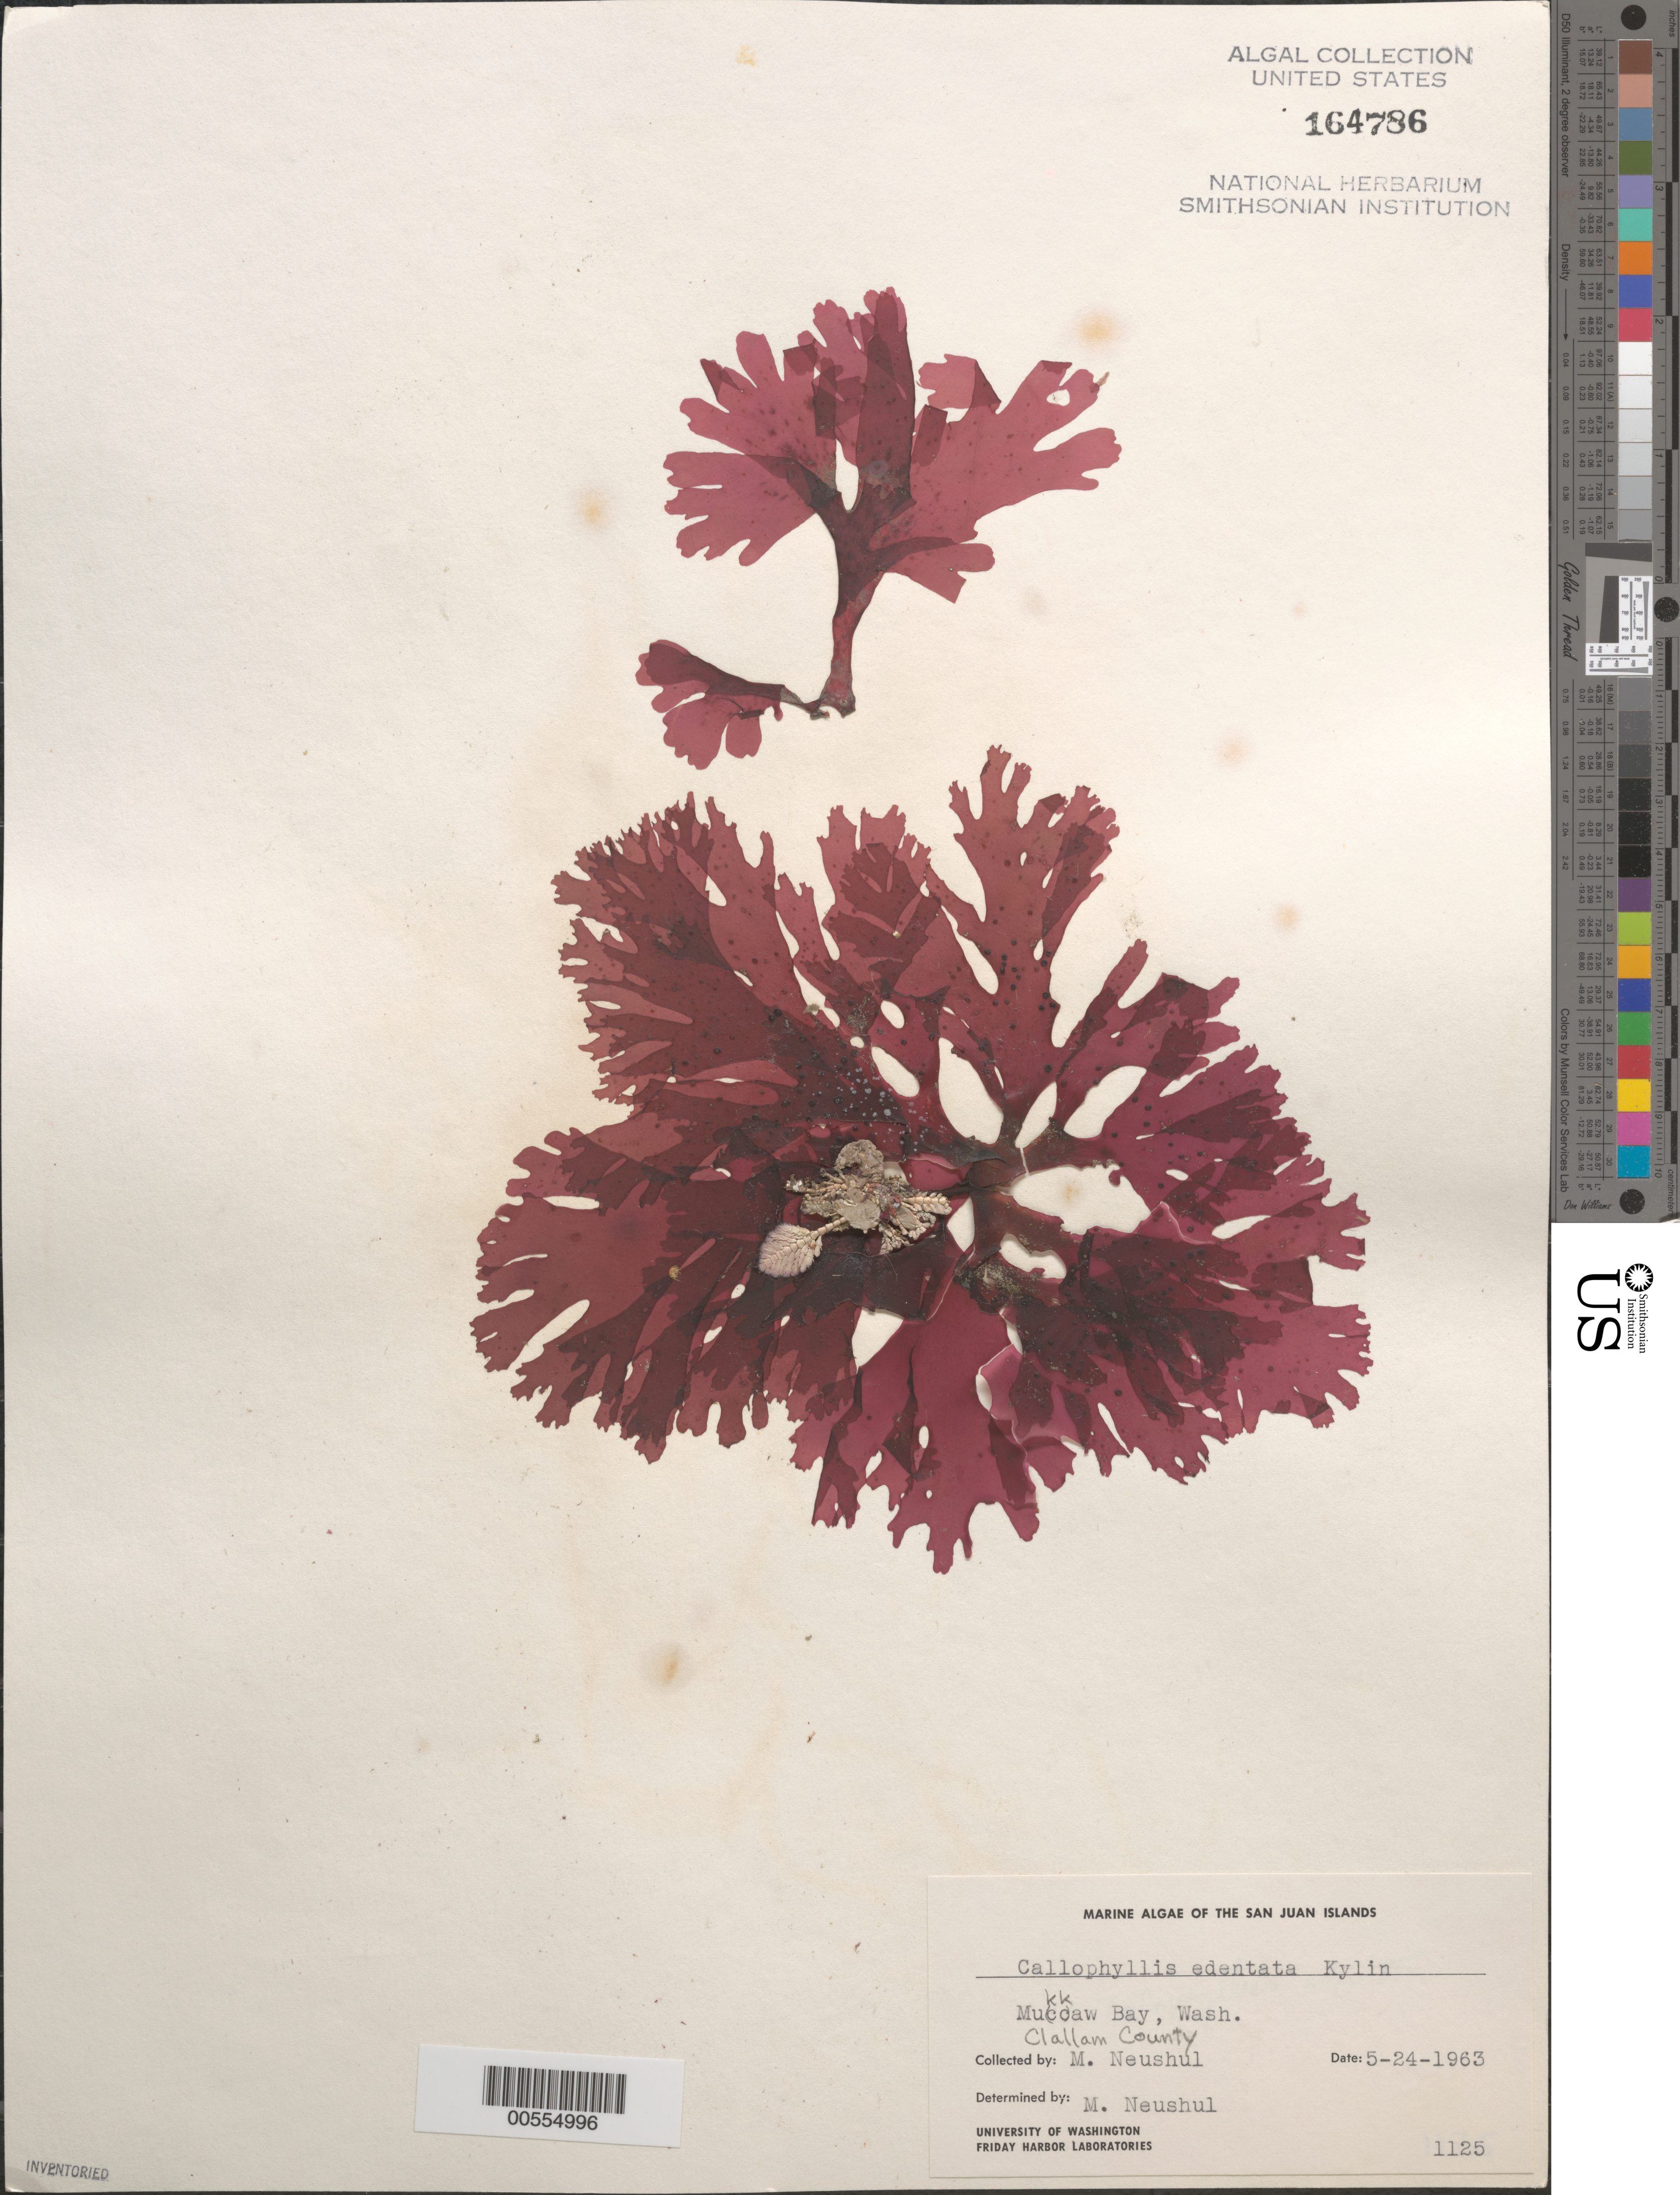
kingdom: Plantae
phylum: Rhodophyta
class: Florideophyceae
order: Gigartinales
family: Kallymeniaceae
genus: Callophyllis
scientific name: Callophyllis edentata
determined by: Neushul, M.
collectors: M. Neushul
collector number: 1125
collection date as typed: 24 May 1963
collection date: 1963-05-24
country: United States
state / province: Washington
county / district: Clallam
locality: Mukkaw Bay (Muccaw Bay)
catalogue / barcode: US 164786